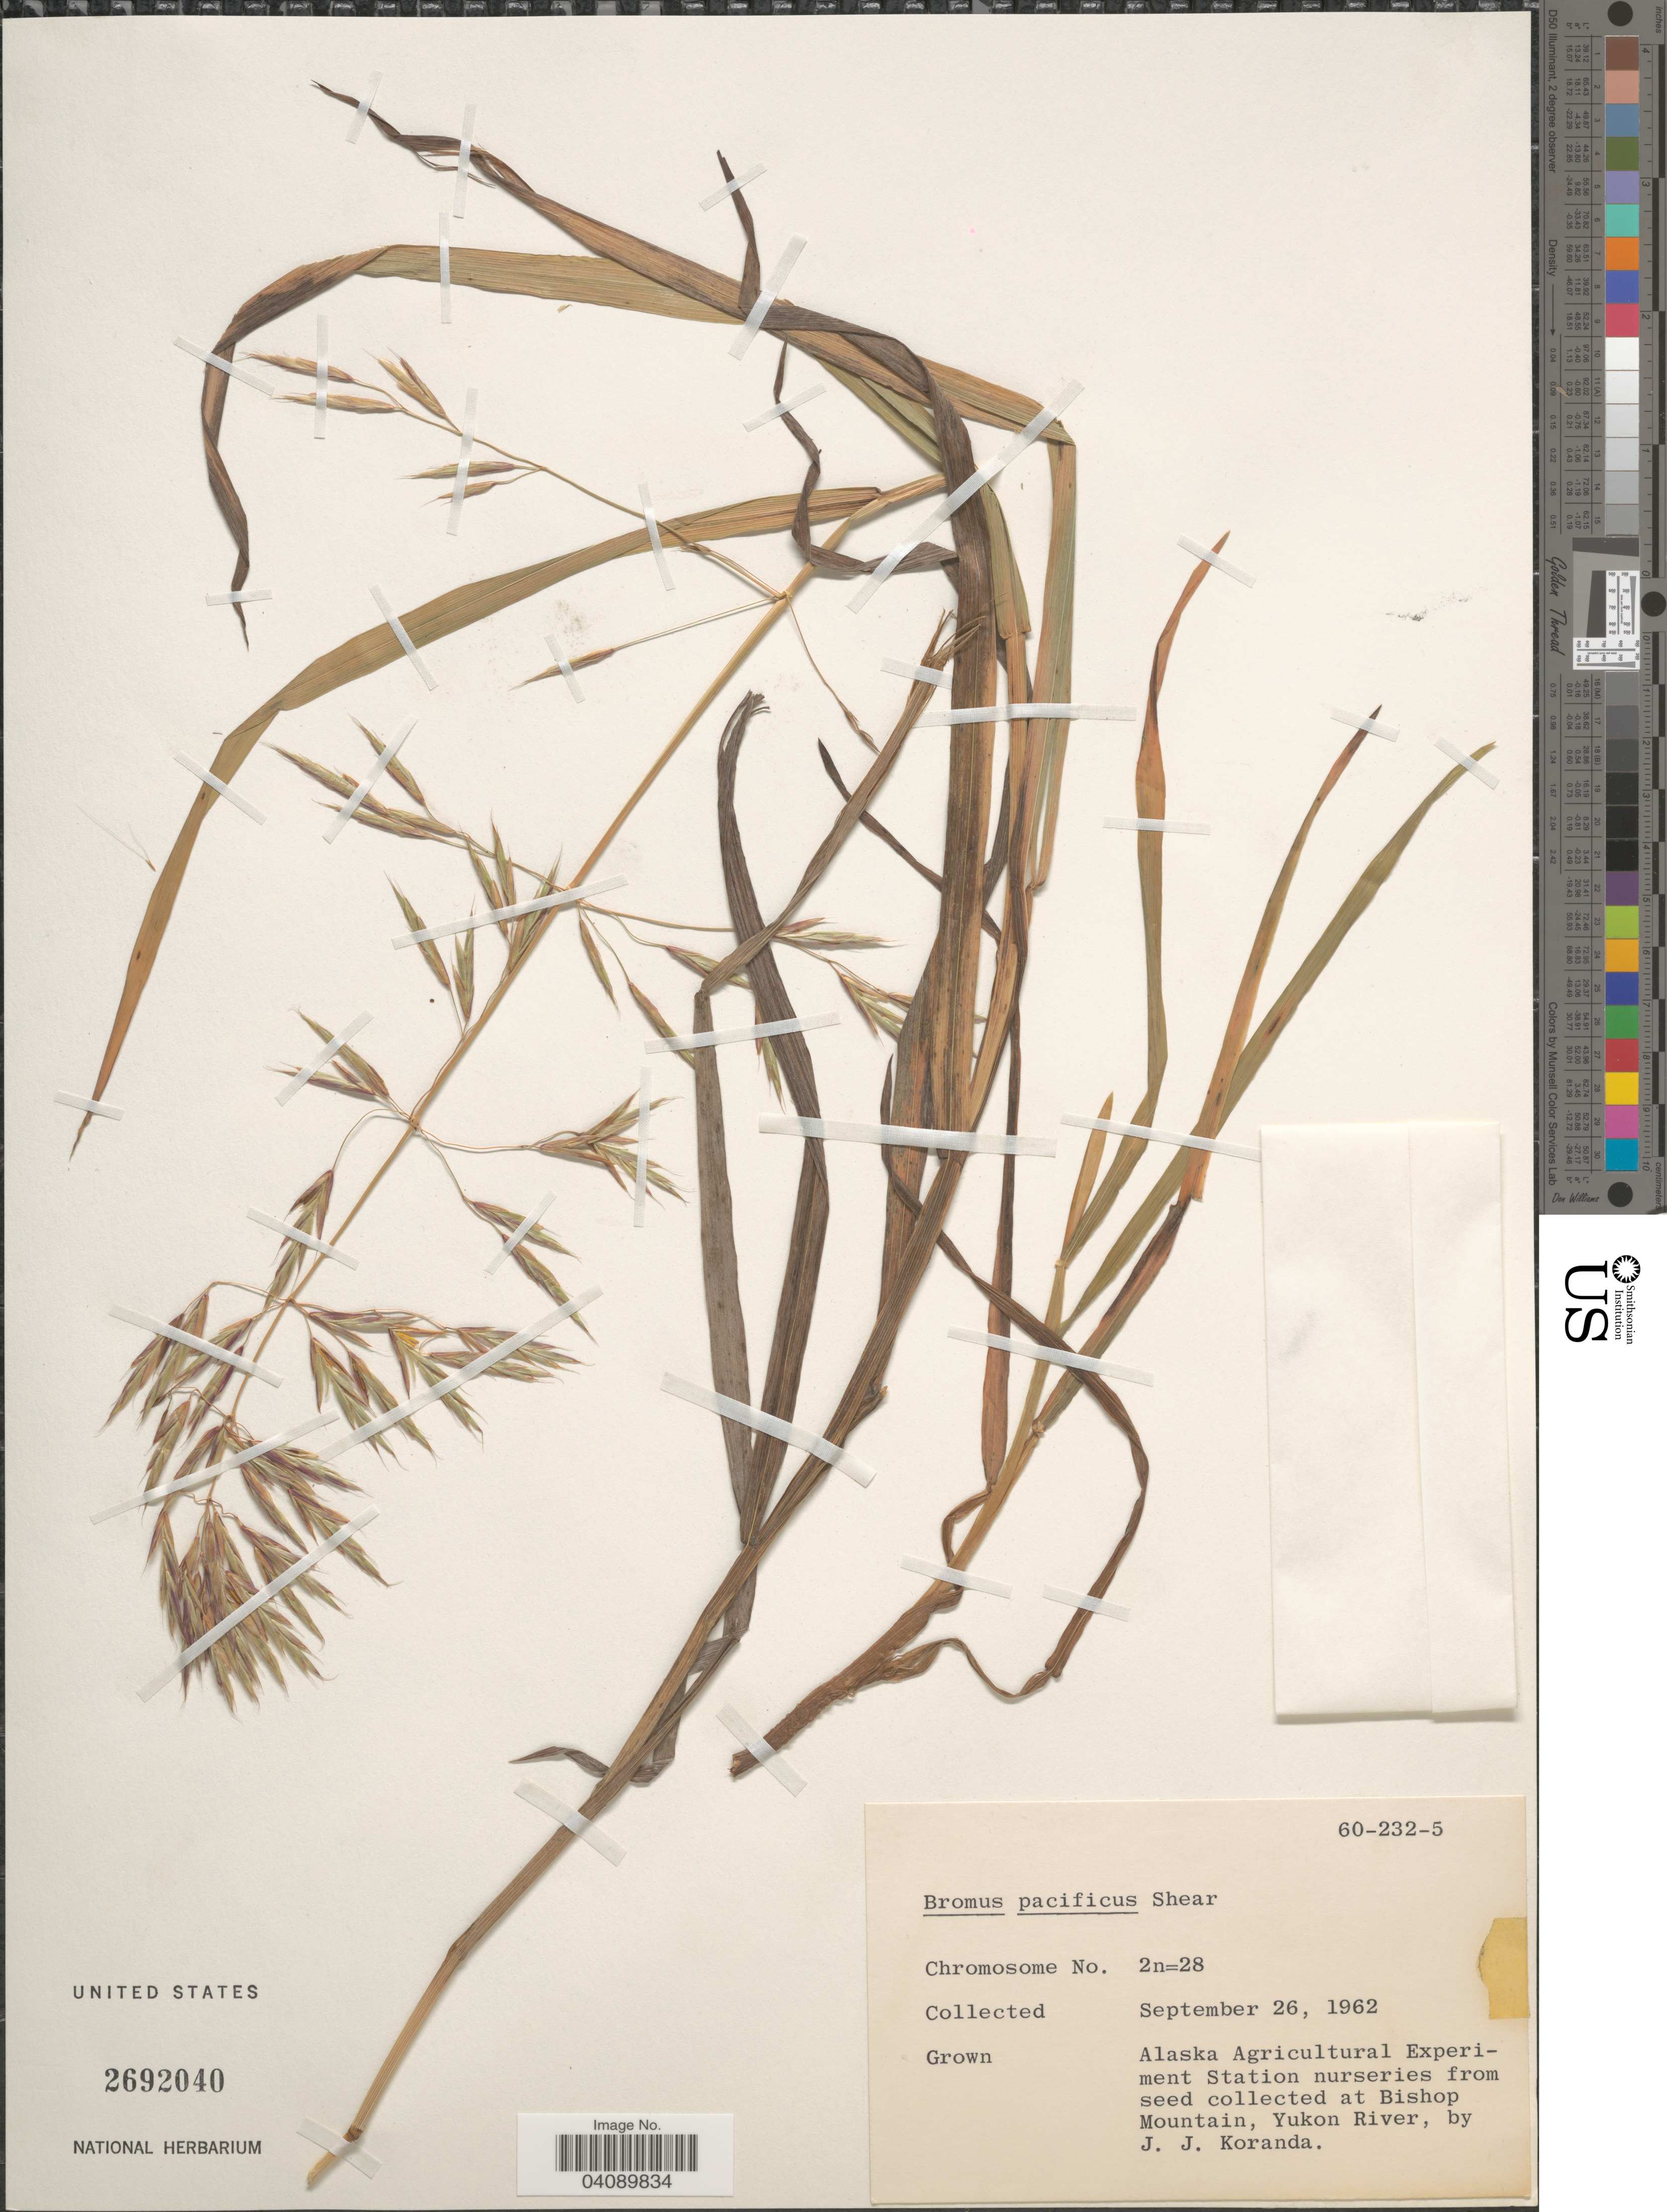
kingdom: Plantae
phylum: Tracheophyta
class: Liliopsida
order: Poales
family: Poaceae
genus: Bromus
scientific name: Bromus pacificus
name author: Shear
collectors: J. Koranda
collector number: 60-232-5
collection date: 1962-09-26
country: United States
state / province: Alaska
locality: Alaska Agricultural Experiment Station nurseries.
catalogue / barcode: US 2692040